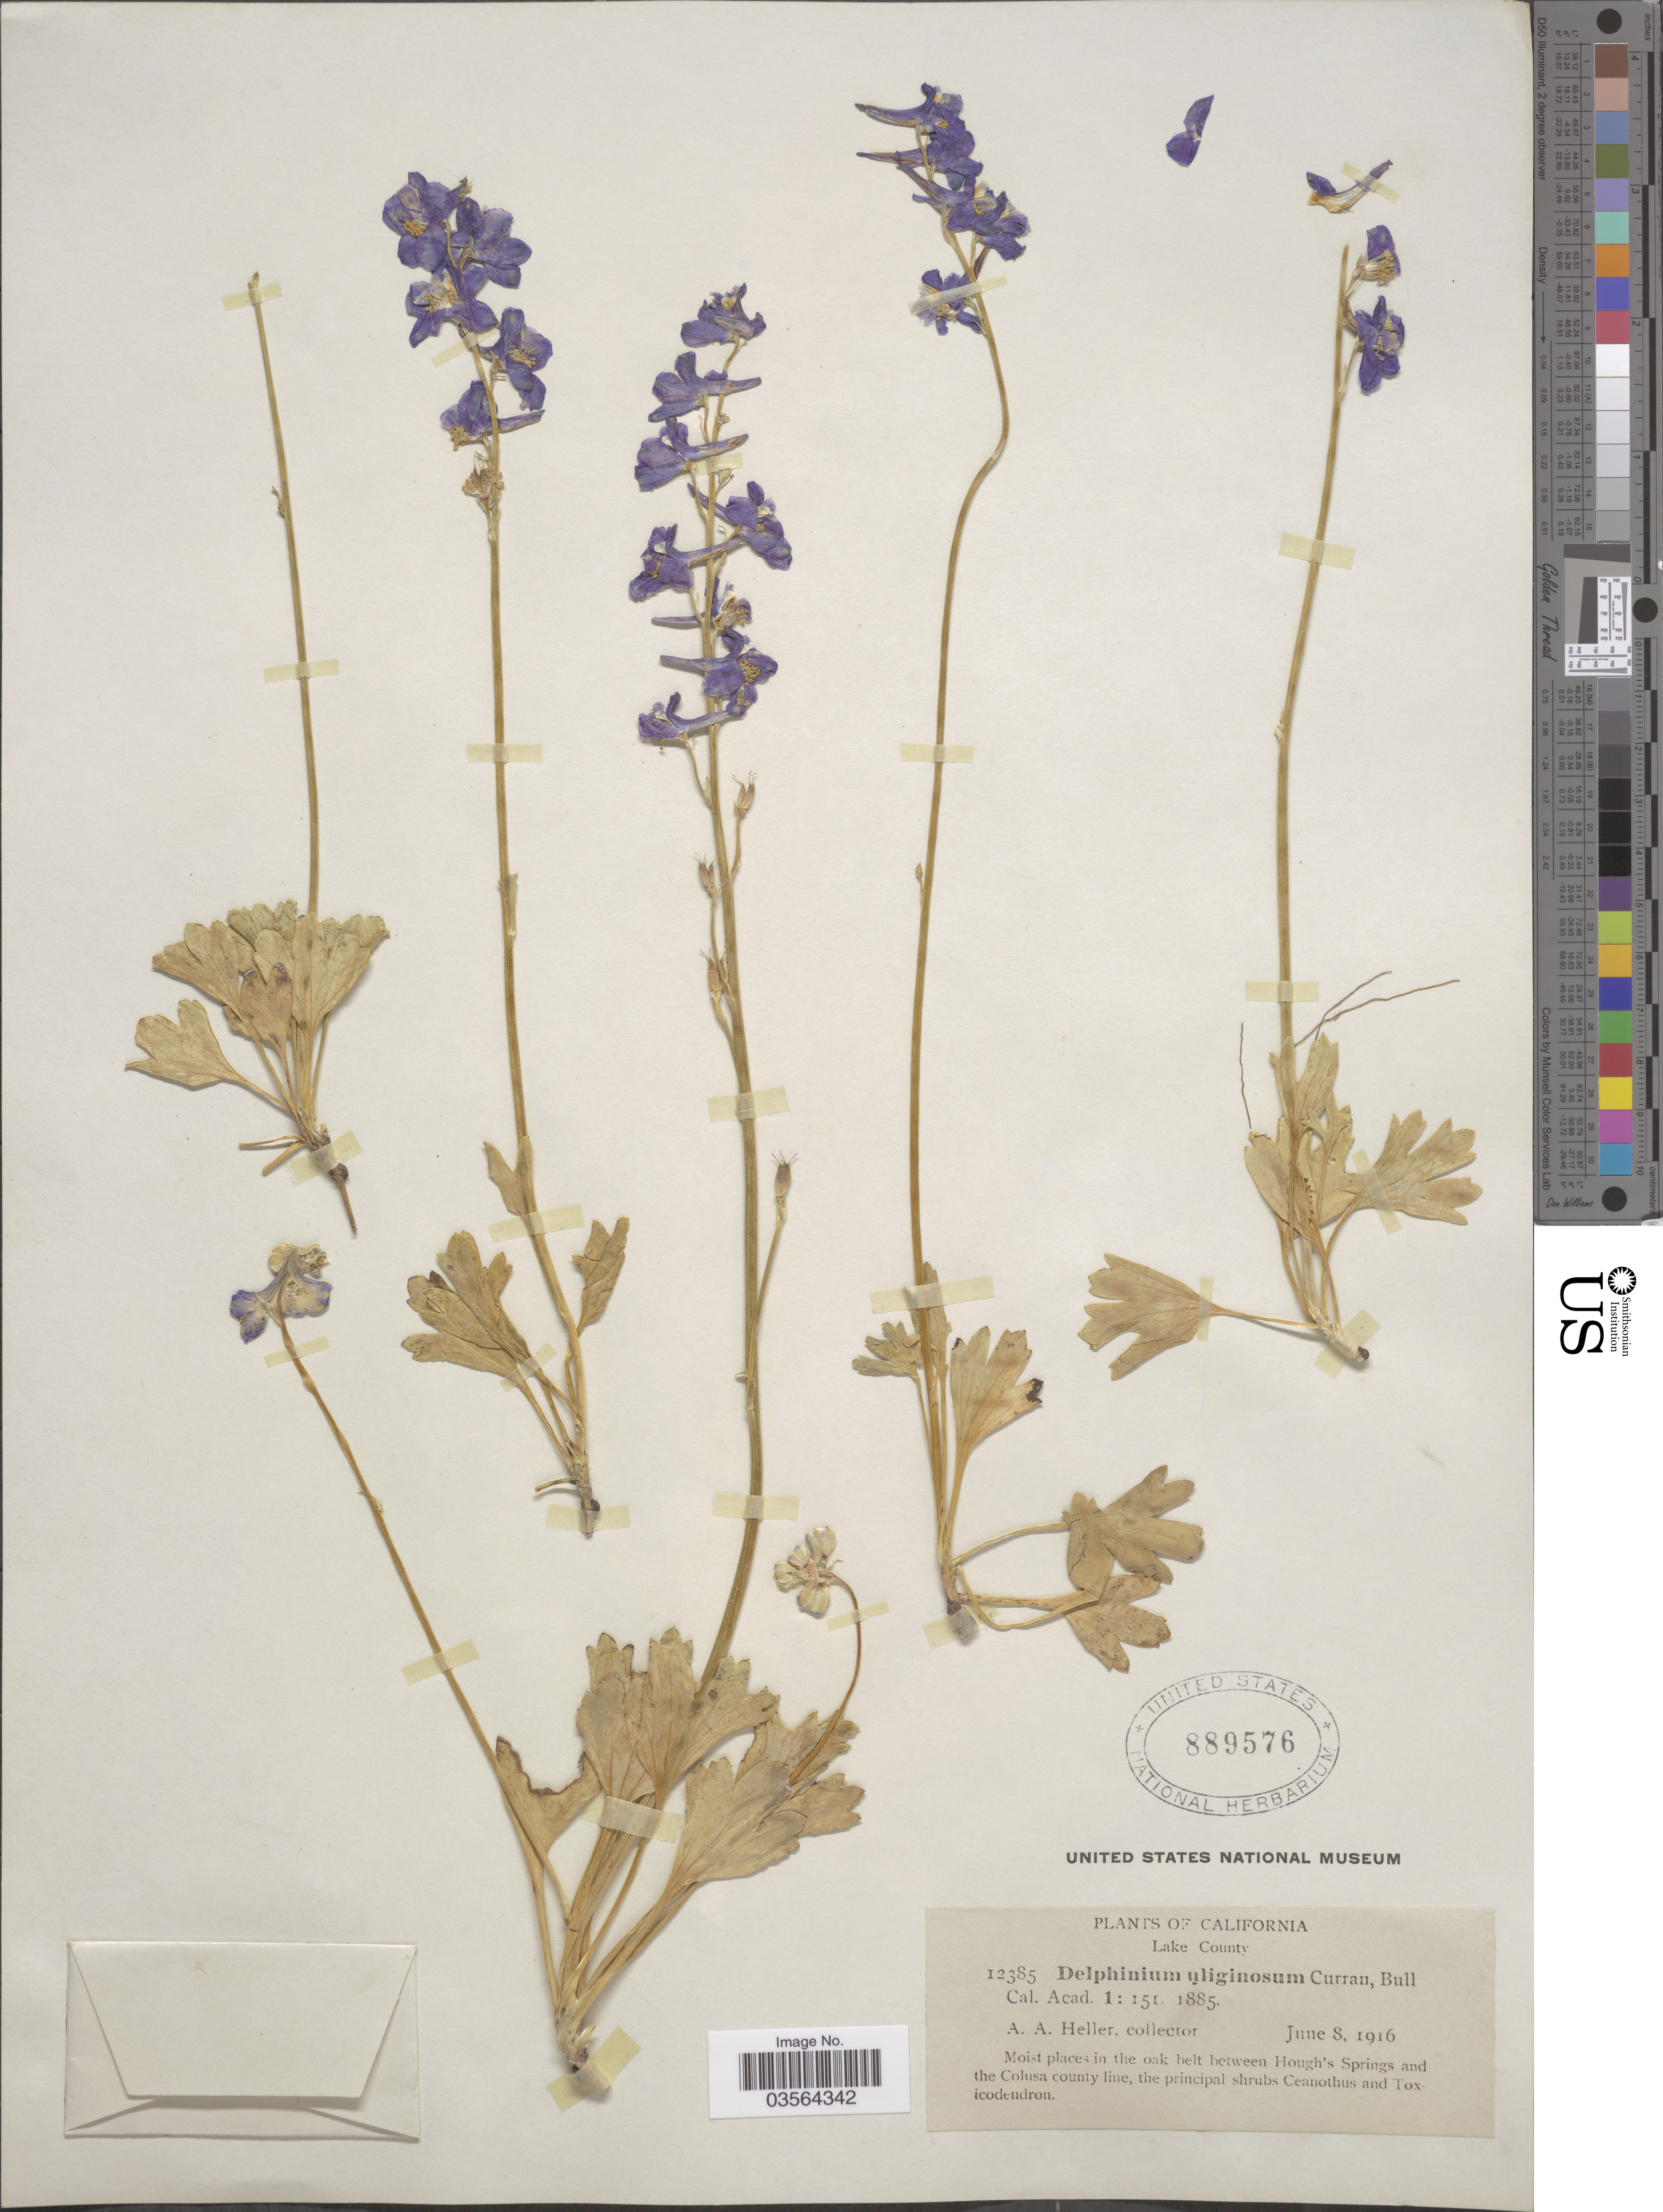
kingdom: Plantae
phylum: Tracheophyta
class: Magnoliopsida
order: Ranunculales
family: Ranunculaceae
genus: Delphinium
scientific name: Delphinium uliginosum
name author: Curran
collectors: A. A. Heller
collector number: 12385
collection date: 1916-06-08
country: United States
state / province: California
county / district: Lake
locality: Lake County. Between Hough's Springs and the Colusa county line.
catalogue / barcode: US 889576